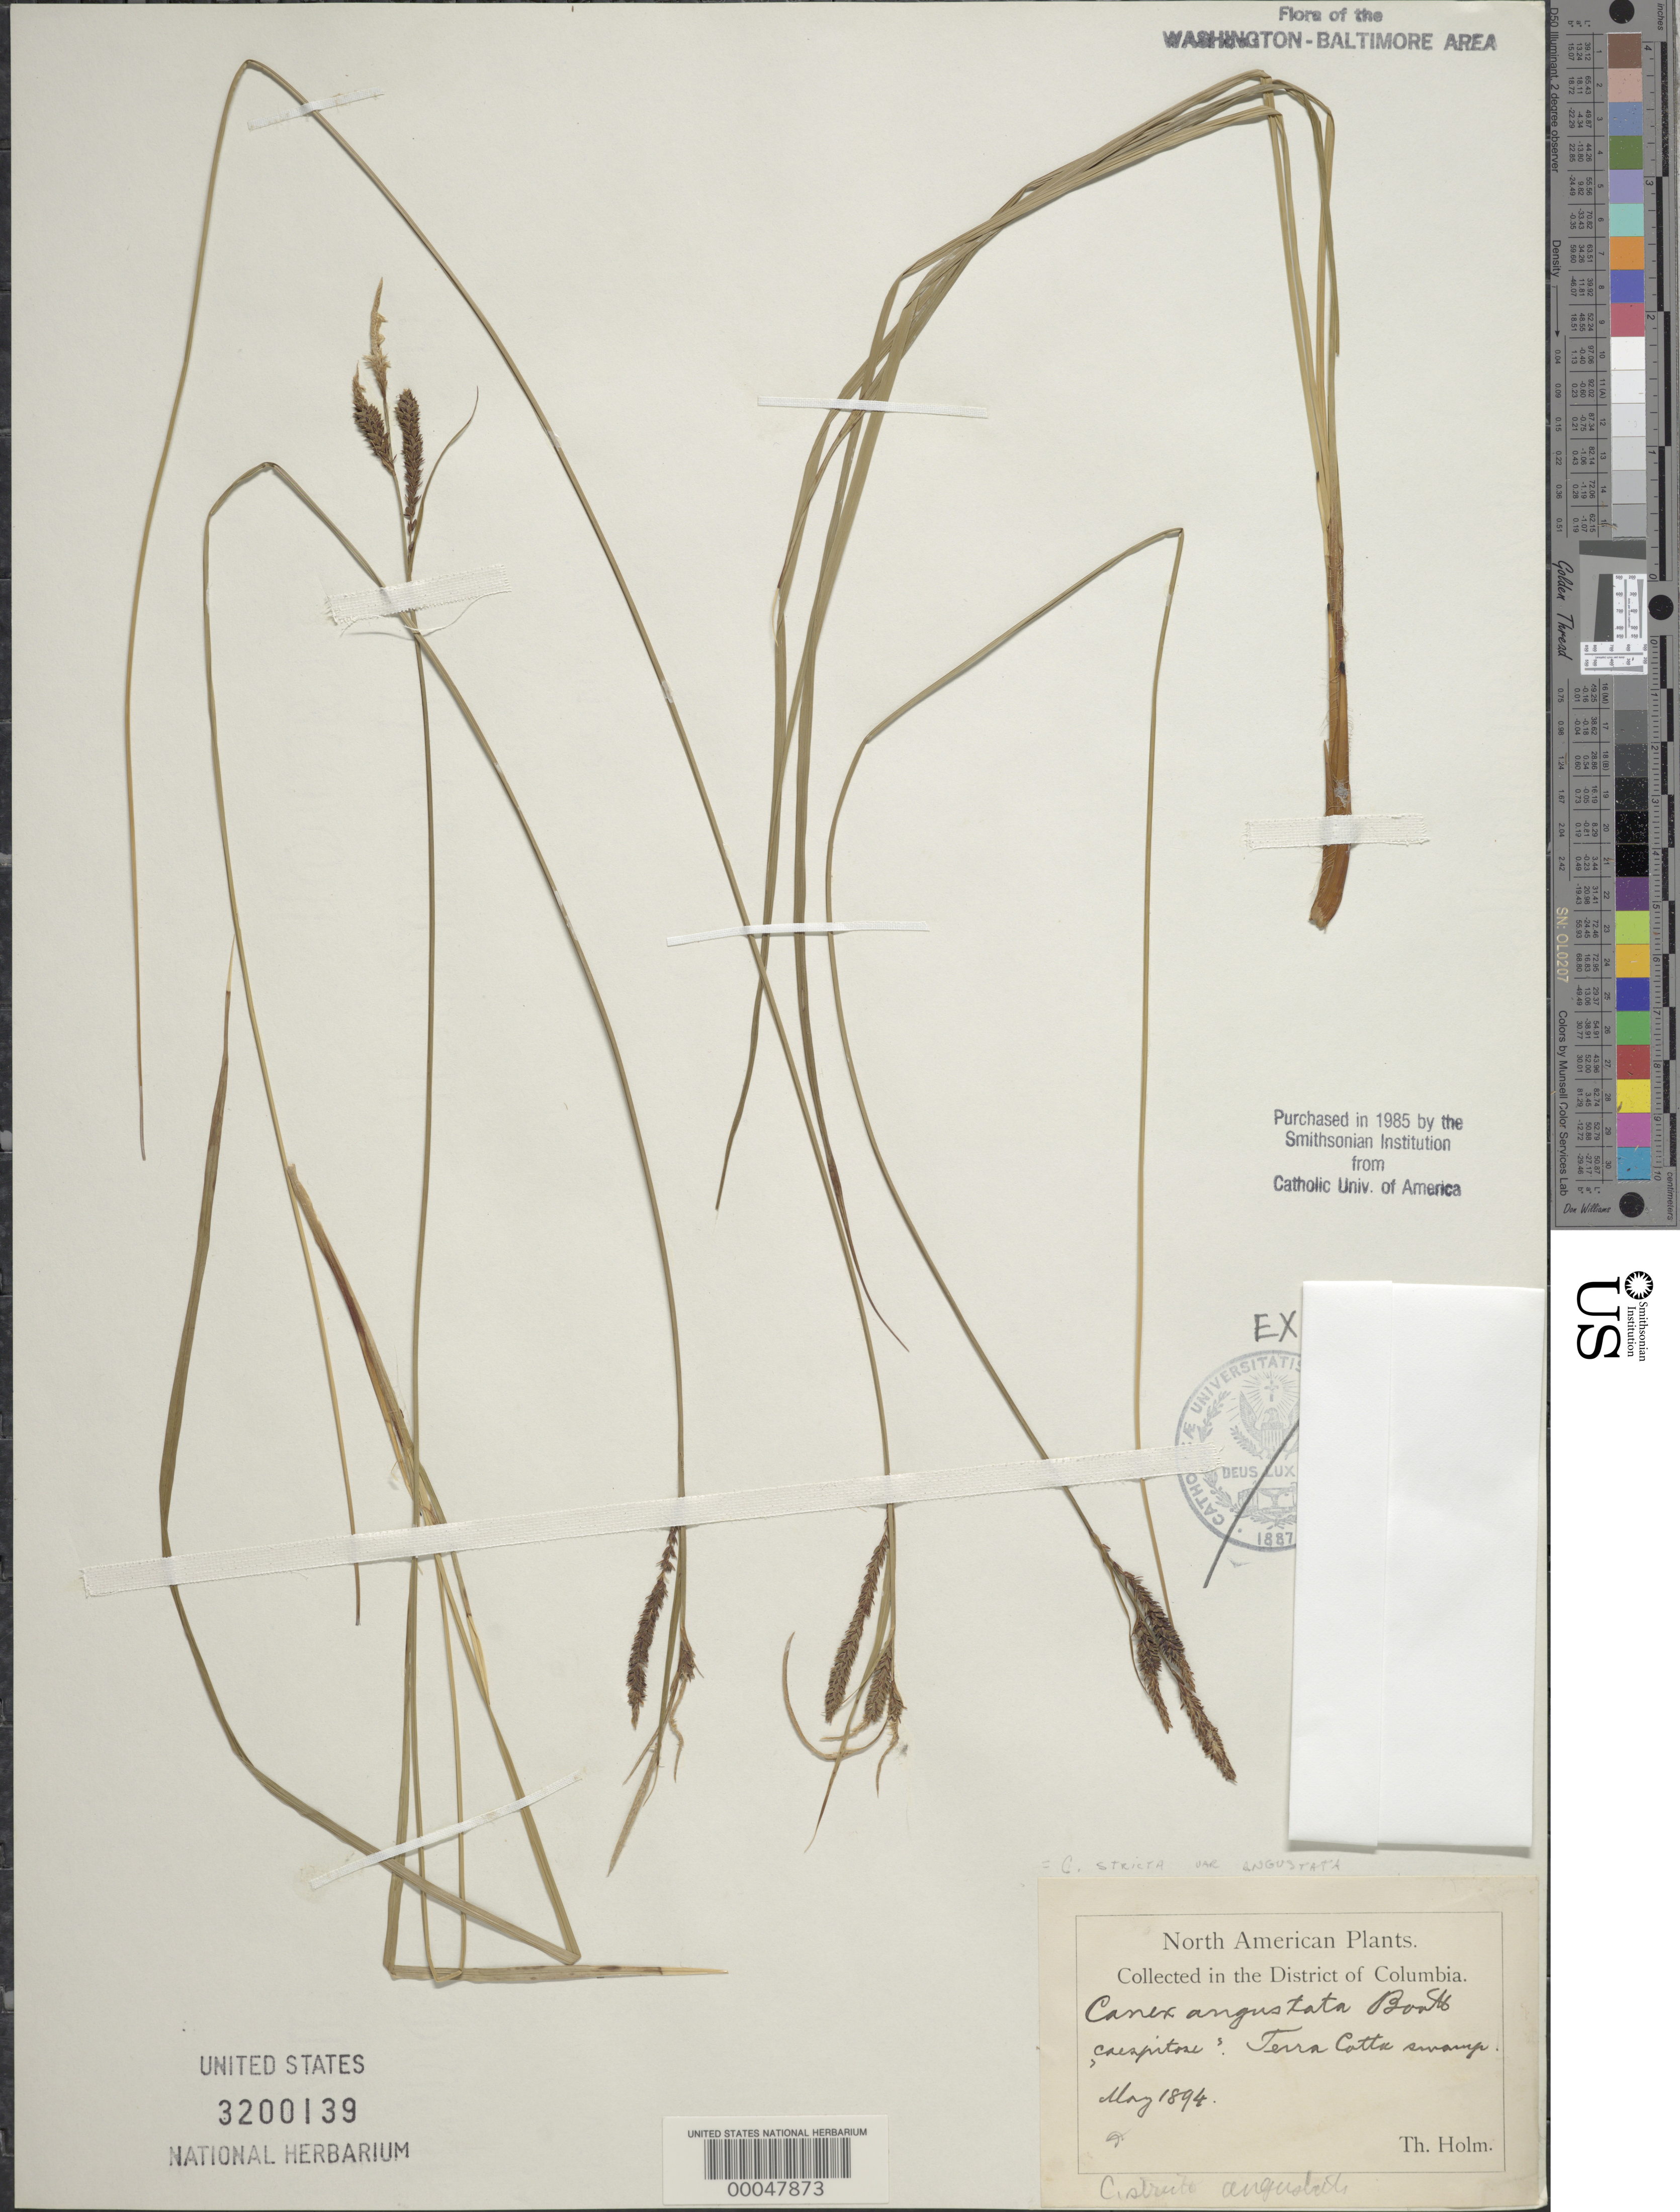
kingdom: Plantae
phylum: Tracheophyta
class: Liliopsida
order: Poales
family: Cyperaceae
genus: Carex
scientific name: Carex stricta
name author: Lam.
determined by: Strong, Mark T., (BOT), Smithsonian Institution - National Museum of Natural History (UNITED STATES)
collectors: T. Holm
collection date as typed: May 1894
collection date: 1894-05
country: United States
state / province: District of Columbia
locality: Terra Cotta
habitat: Swamps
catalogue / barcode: US 3200139